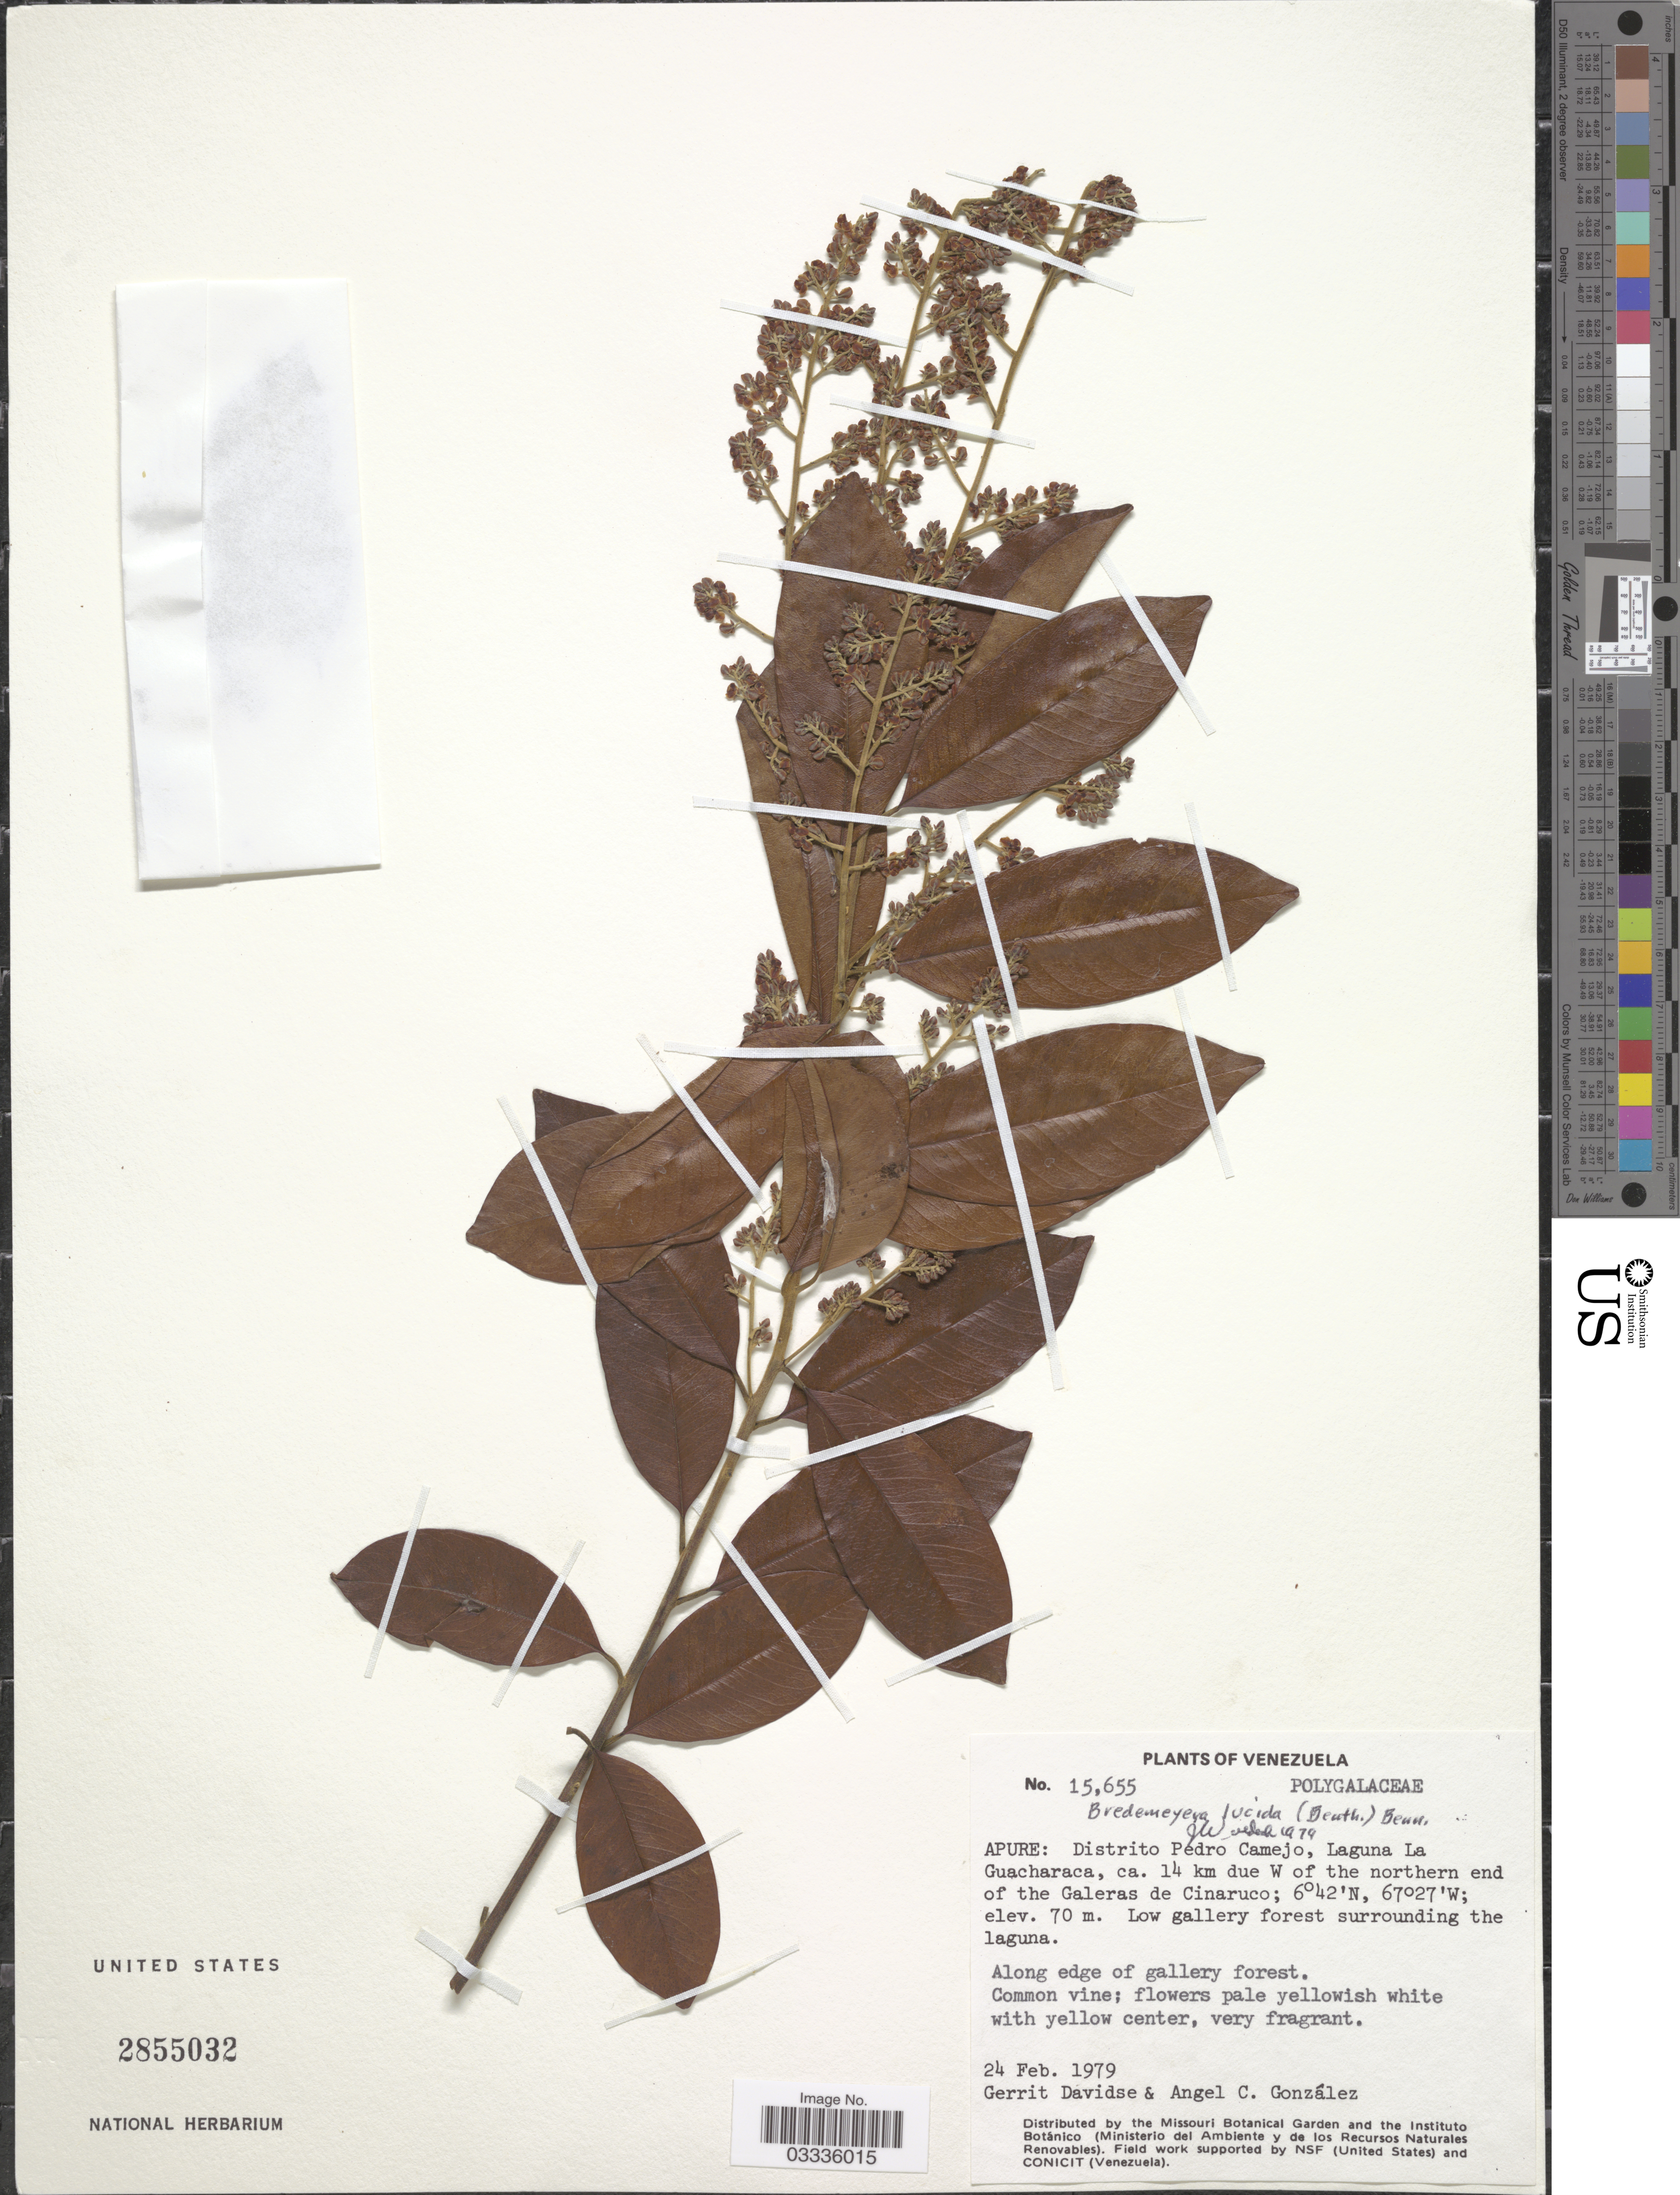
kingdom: Plantae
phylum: Tracheophyta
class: Magnoliopsida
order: Fabales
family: Polygalaceae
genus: Bredemeyera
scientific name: Bredemeyera lucida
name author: (Benth.) Klotzsch ex Hassk.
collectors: G. Davidse & A. C. González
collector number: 15655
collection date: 1979-02-24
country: Venezuela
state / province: Apure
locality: Distrito Pedro Camejo, Laguna La Guacharaca, ca. 14 km due W of the northern end of the Galeras de Cinaruco.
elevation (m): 70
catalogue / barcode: US 2855032